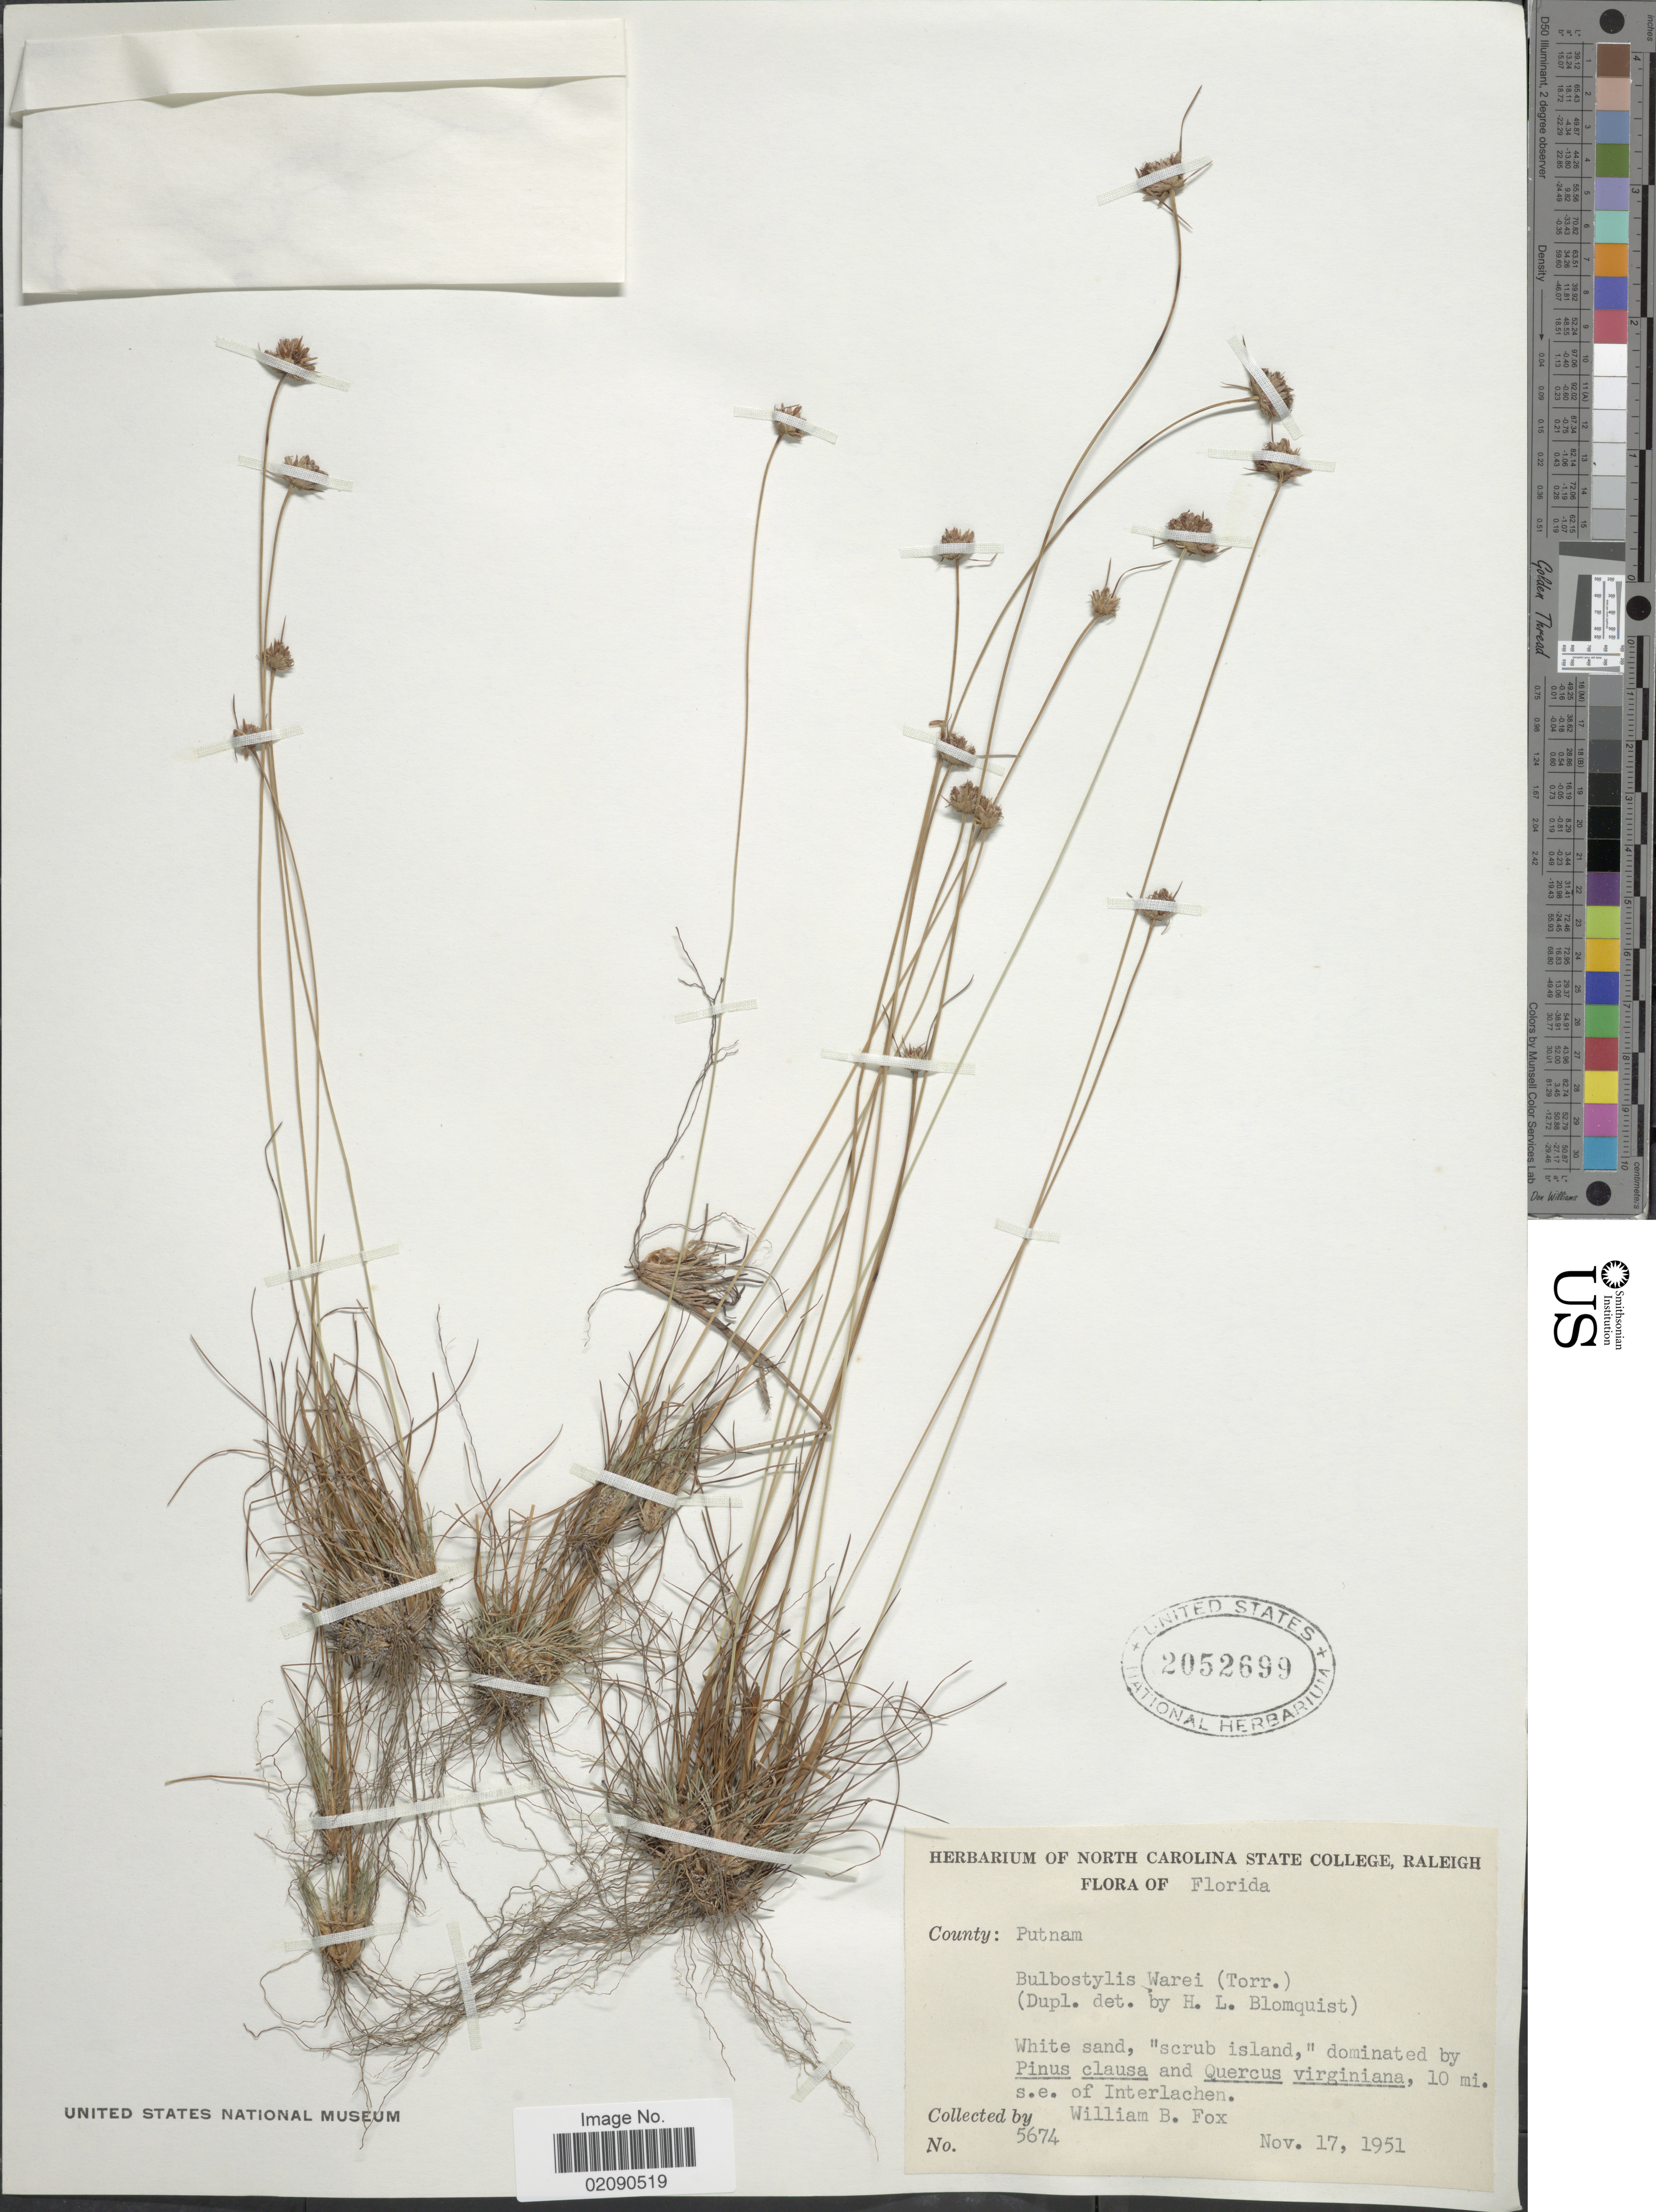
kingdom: Plantae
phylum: Tracheophyta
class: Liliopsida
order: Poales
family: Cyperaceae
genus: Bulbostylis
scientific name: Bulbostylis warei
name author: (Torr.) C.B. Clarke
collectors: W. B. Fox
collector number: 5674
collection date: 1951-11-17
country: United States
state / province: Florida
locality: County: Putnam, 10 mi s.e. of Interlachen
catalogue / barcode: US 2052699